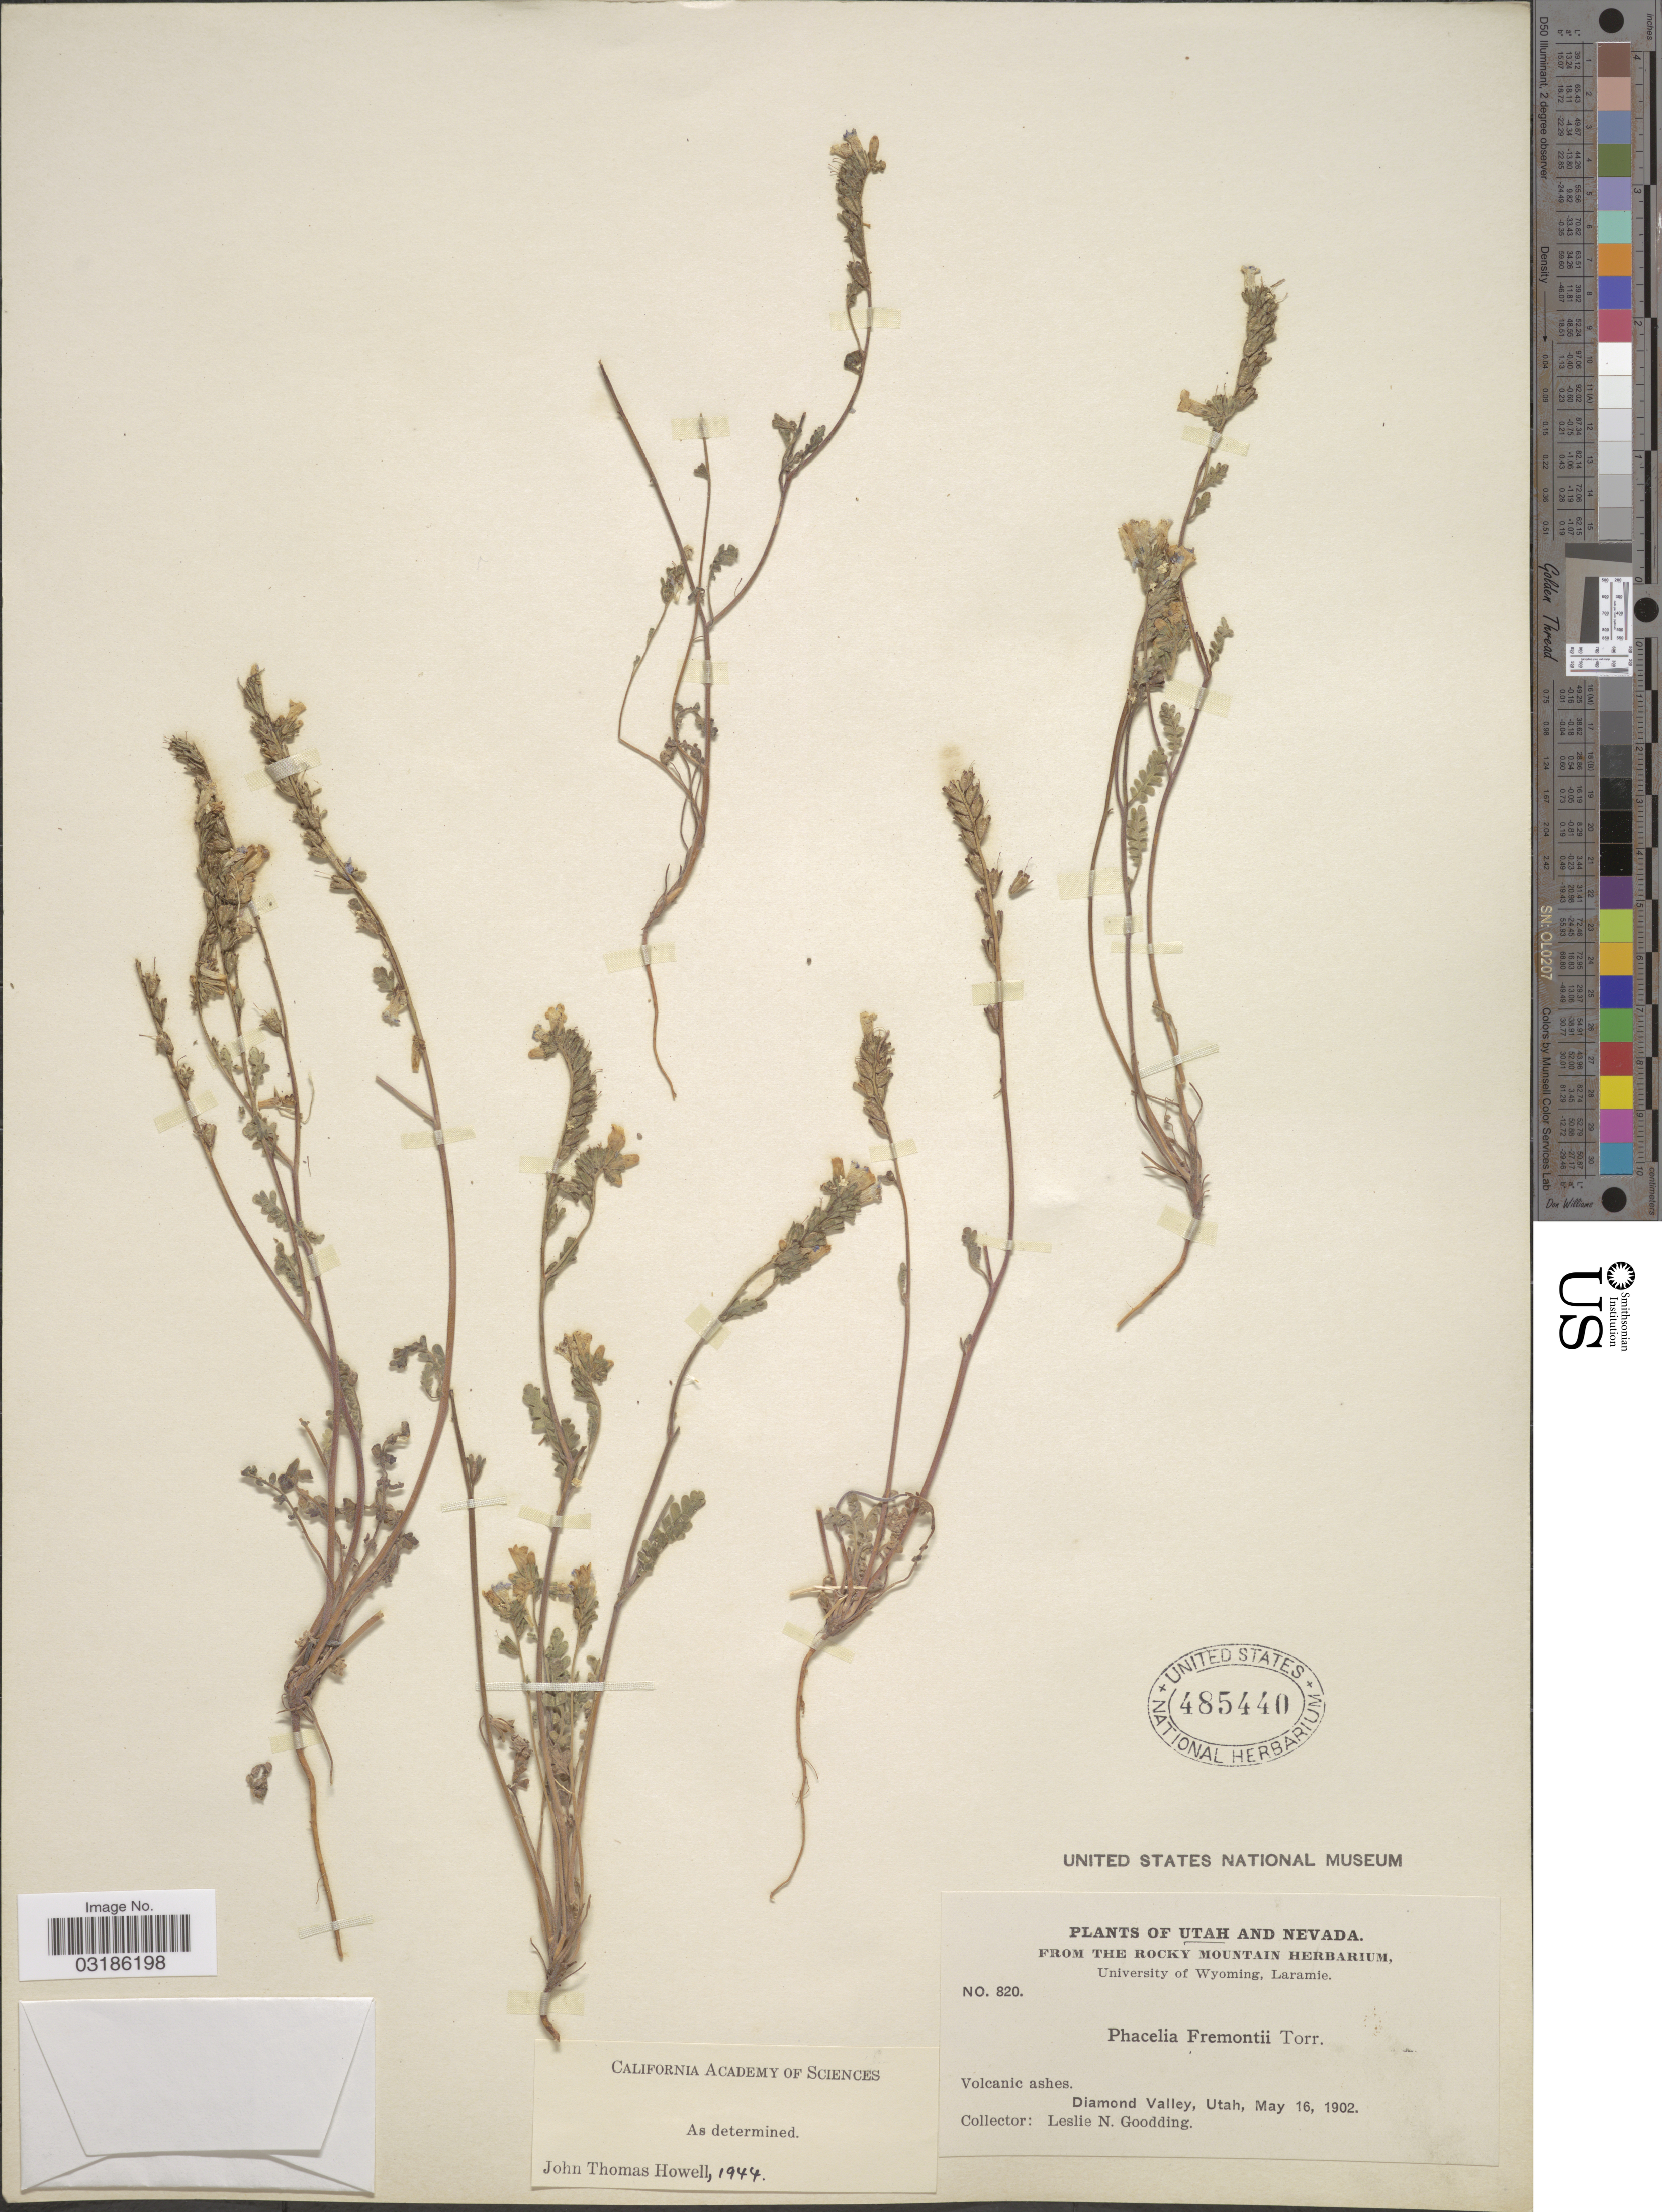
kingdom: Plantae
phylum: Tracheophyta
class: Magnoliopsida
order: Boraginales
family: Hydrophyllaceae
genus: Phacelia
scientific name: Phacelia fremontii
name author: Torr.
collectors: L. N. Goodding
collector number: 820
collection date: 1902-05-16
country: United States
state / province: Utah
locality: Diamond Valley.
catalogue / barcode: US 485440